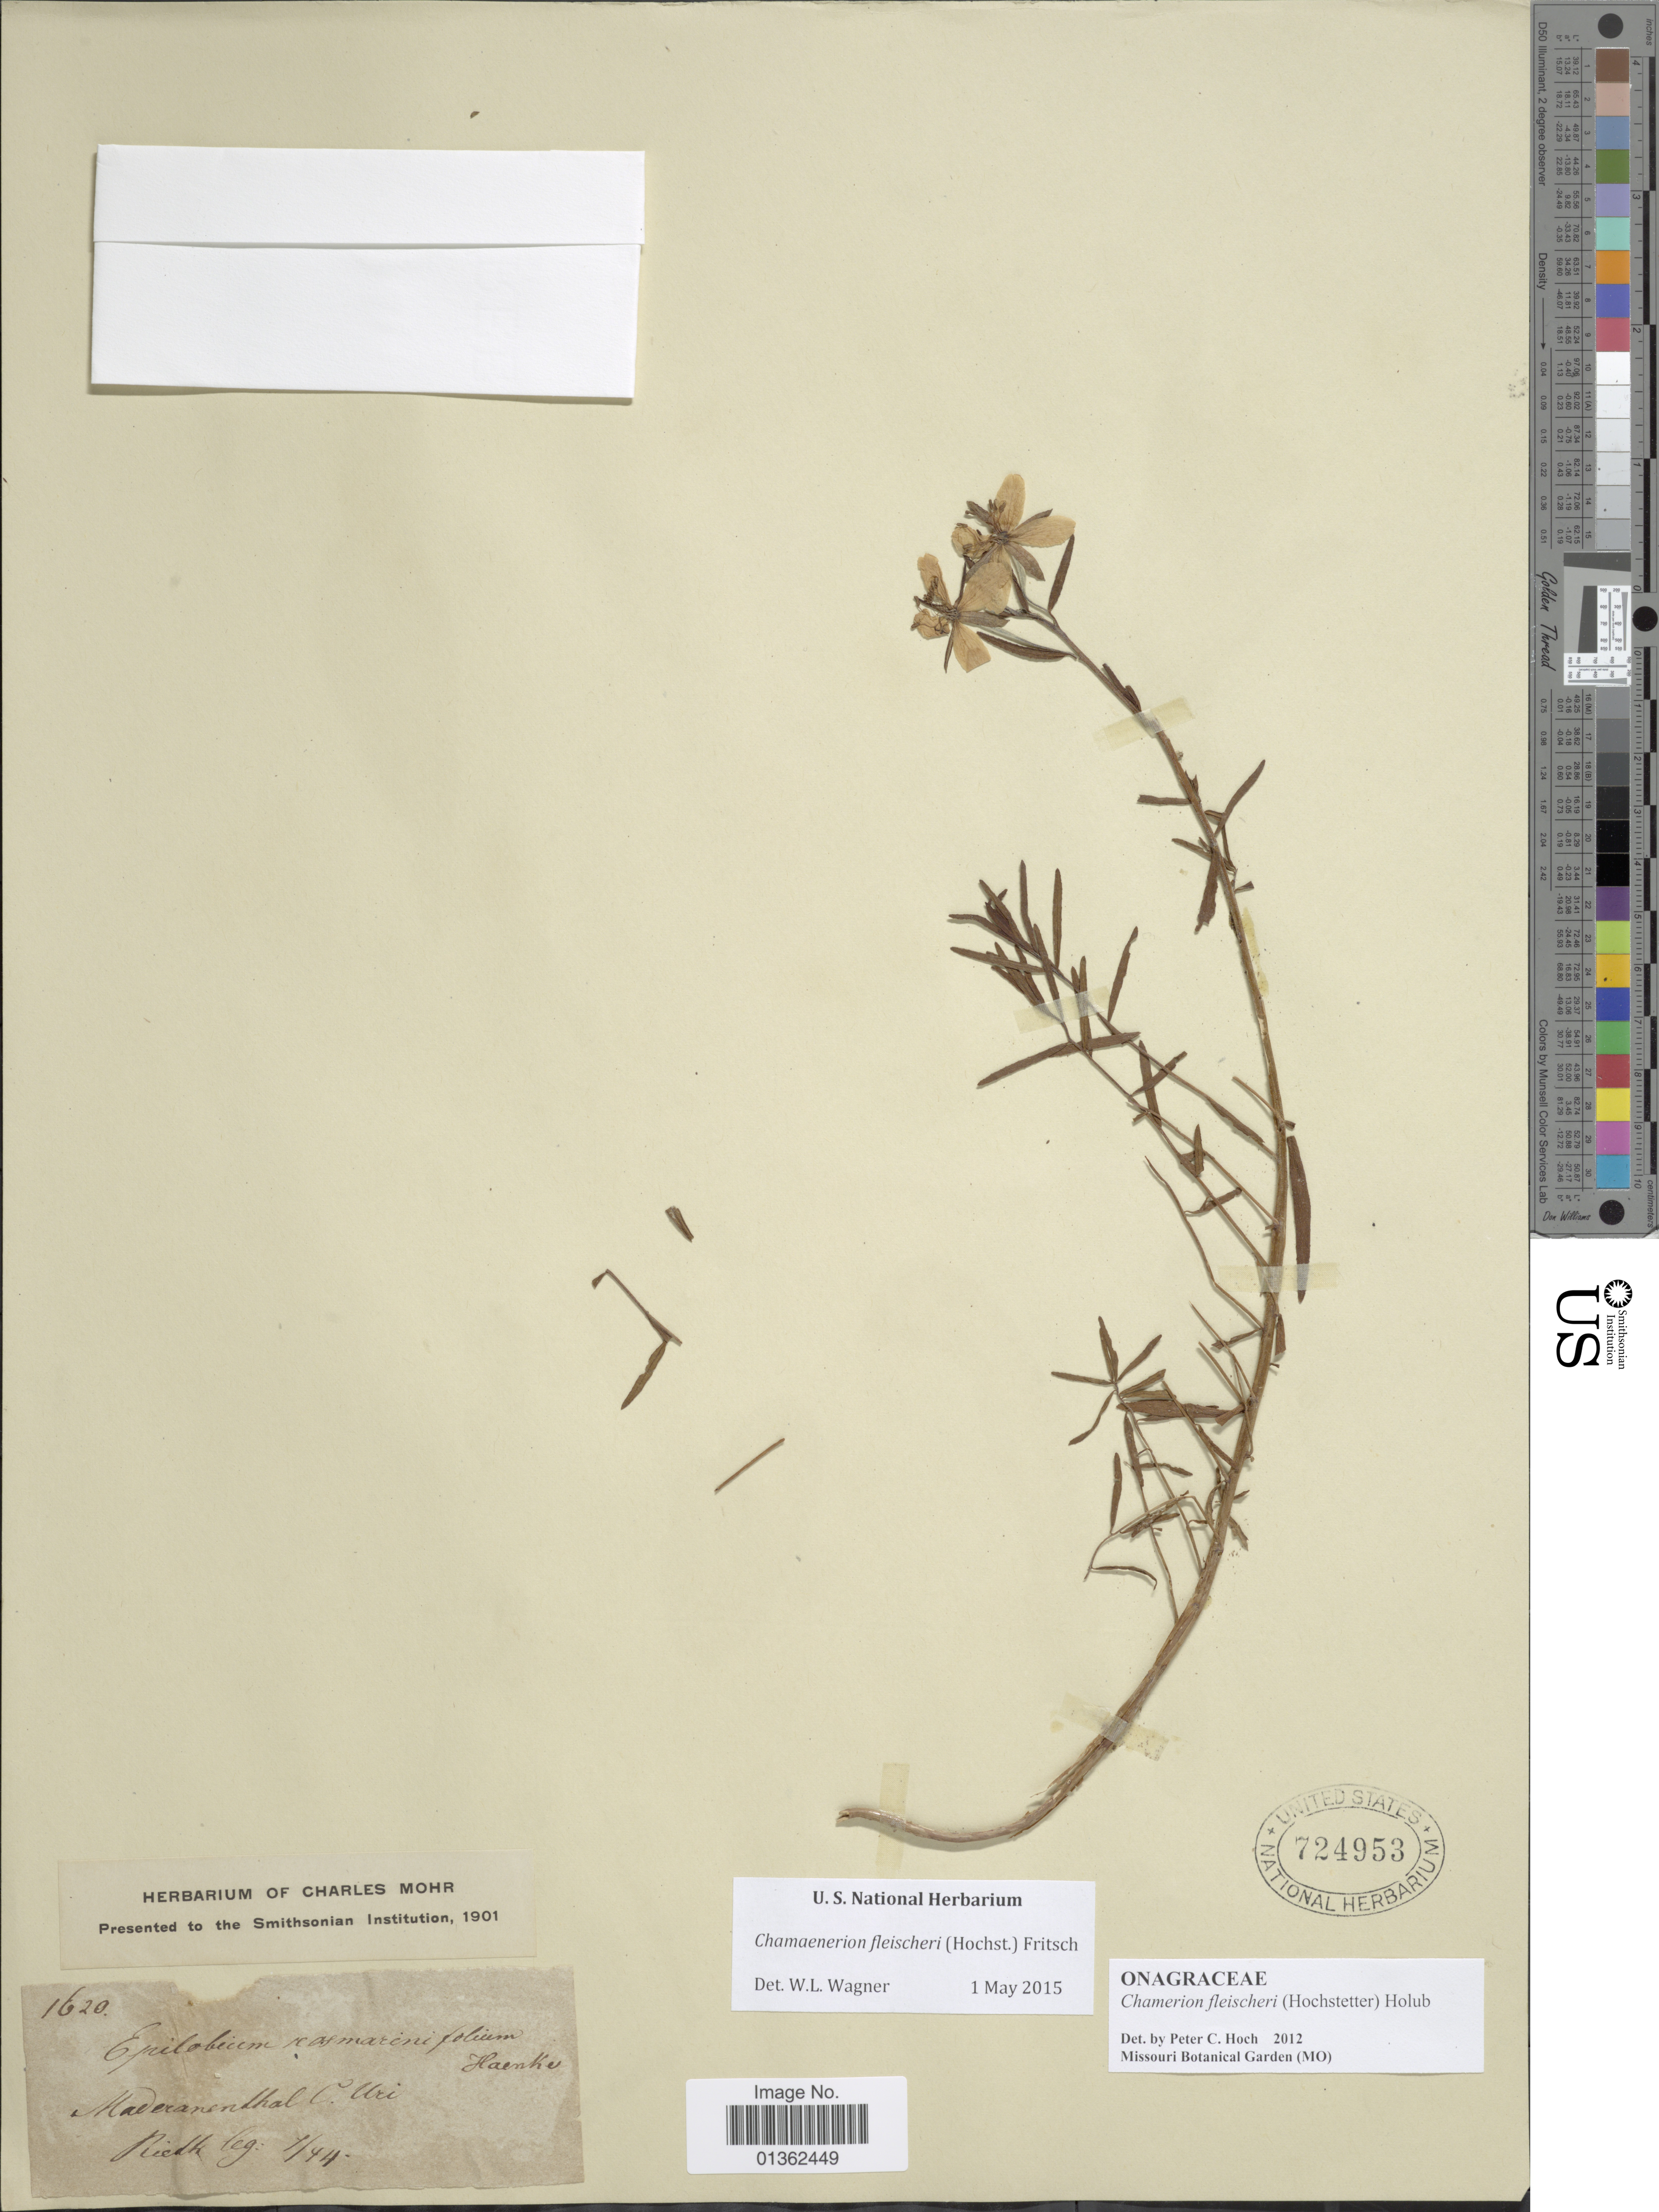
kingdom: Plantae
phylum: Tracheophyta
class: Magnoliopsida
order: Myrtales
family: Onagraceae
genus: Chamaenerion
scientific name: Chamaenerion fleischeri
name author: (Hochst.) Fritsch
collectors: -. Rieth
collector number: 1620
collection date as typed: Transcribed d/m/y: /7/44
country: Switzerland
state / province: Uri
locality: Maderanenthal, C. Uri.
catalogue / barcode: US 724953